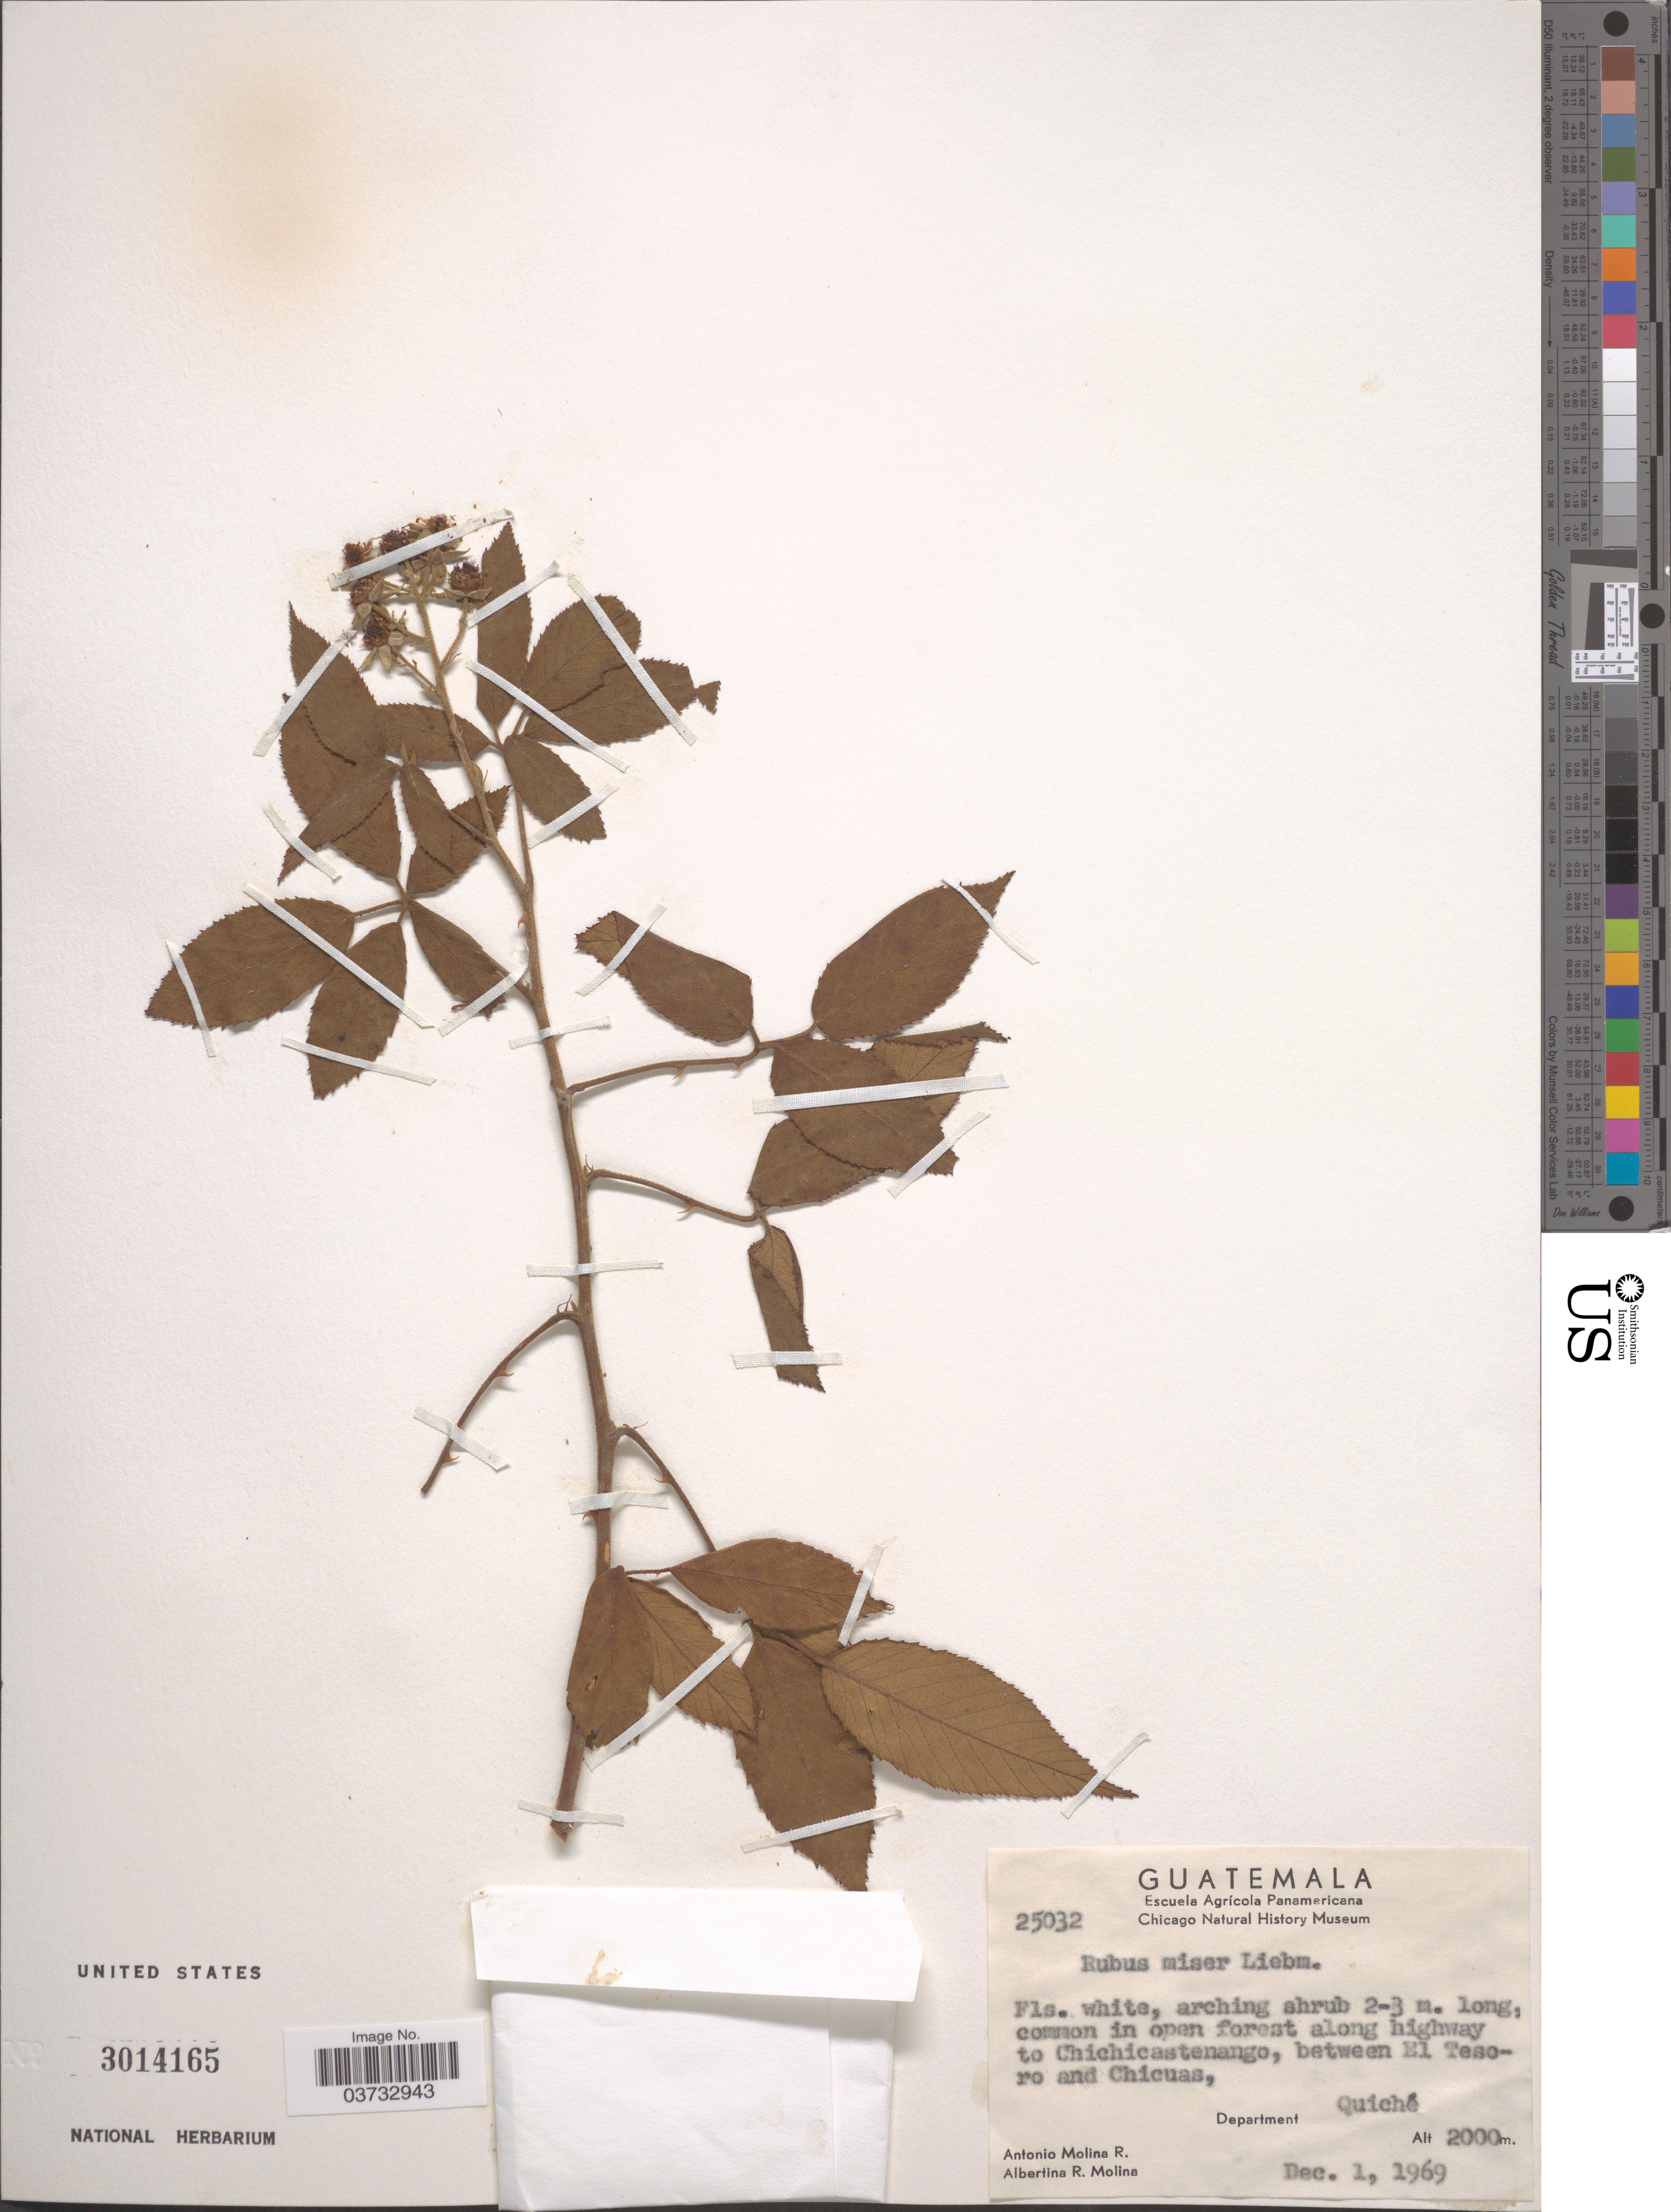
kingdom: Plantae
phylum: Tracheophyta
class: Magnoliopsida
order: Rosales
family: Rosaceae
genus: Rubus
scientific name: Rubus miser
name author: Liebm.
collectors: A. Molina R. & A. R. Molina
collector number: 25032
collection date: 1969-12-01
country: Guatemala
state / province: El Quiche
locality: In open forest along highway to Chichicastenango, between El Tesoro and Chicuas, Department Quiché.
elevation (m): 2000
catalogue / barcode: US 3014165